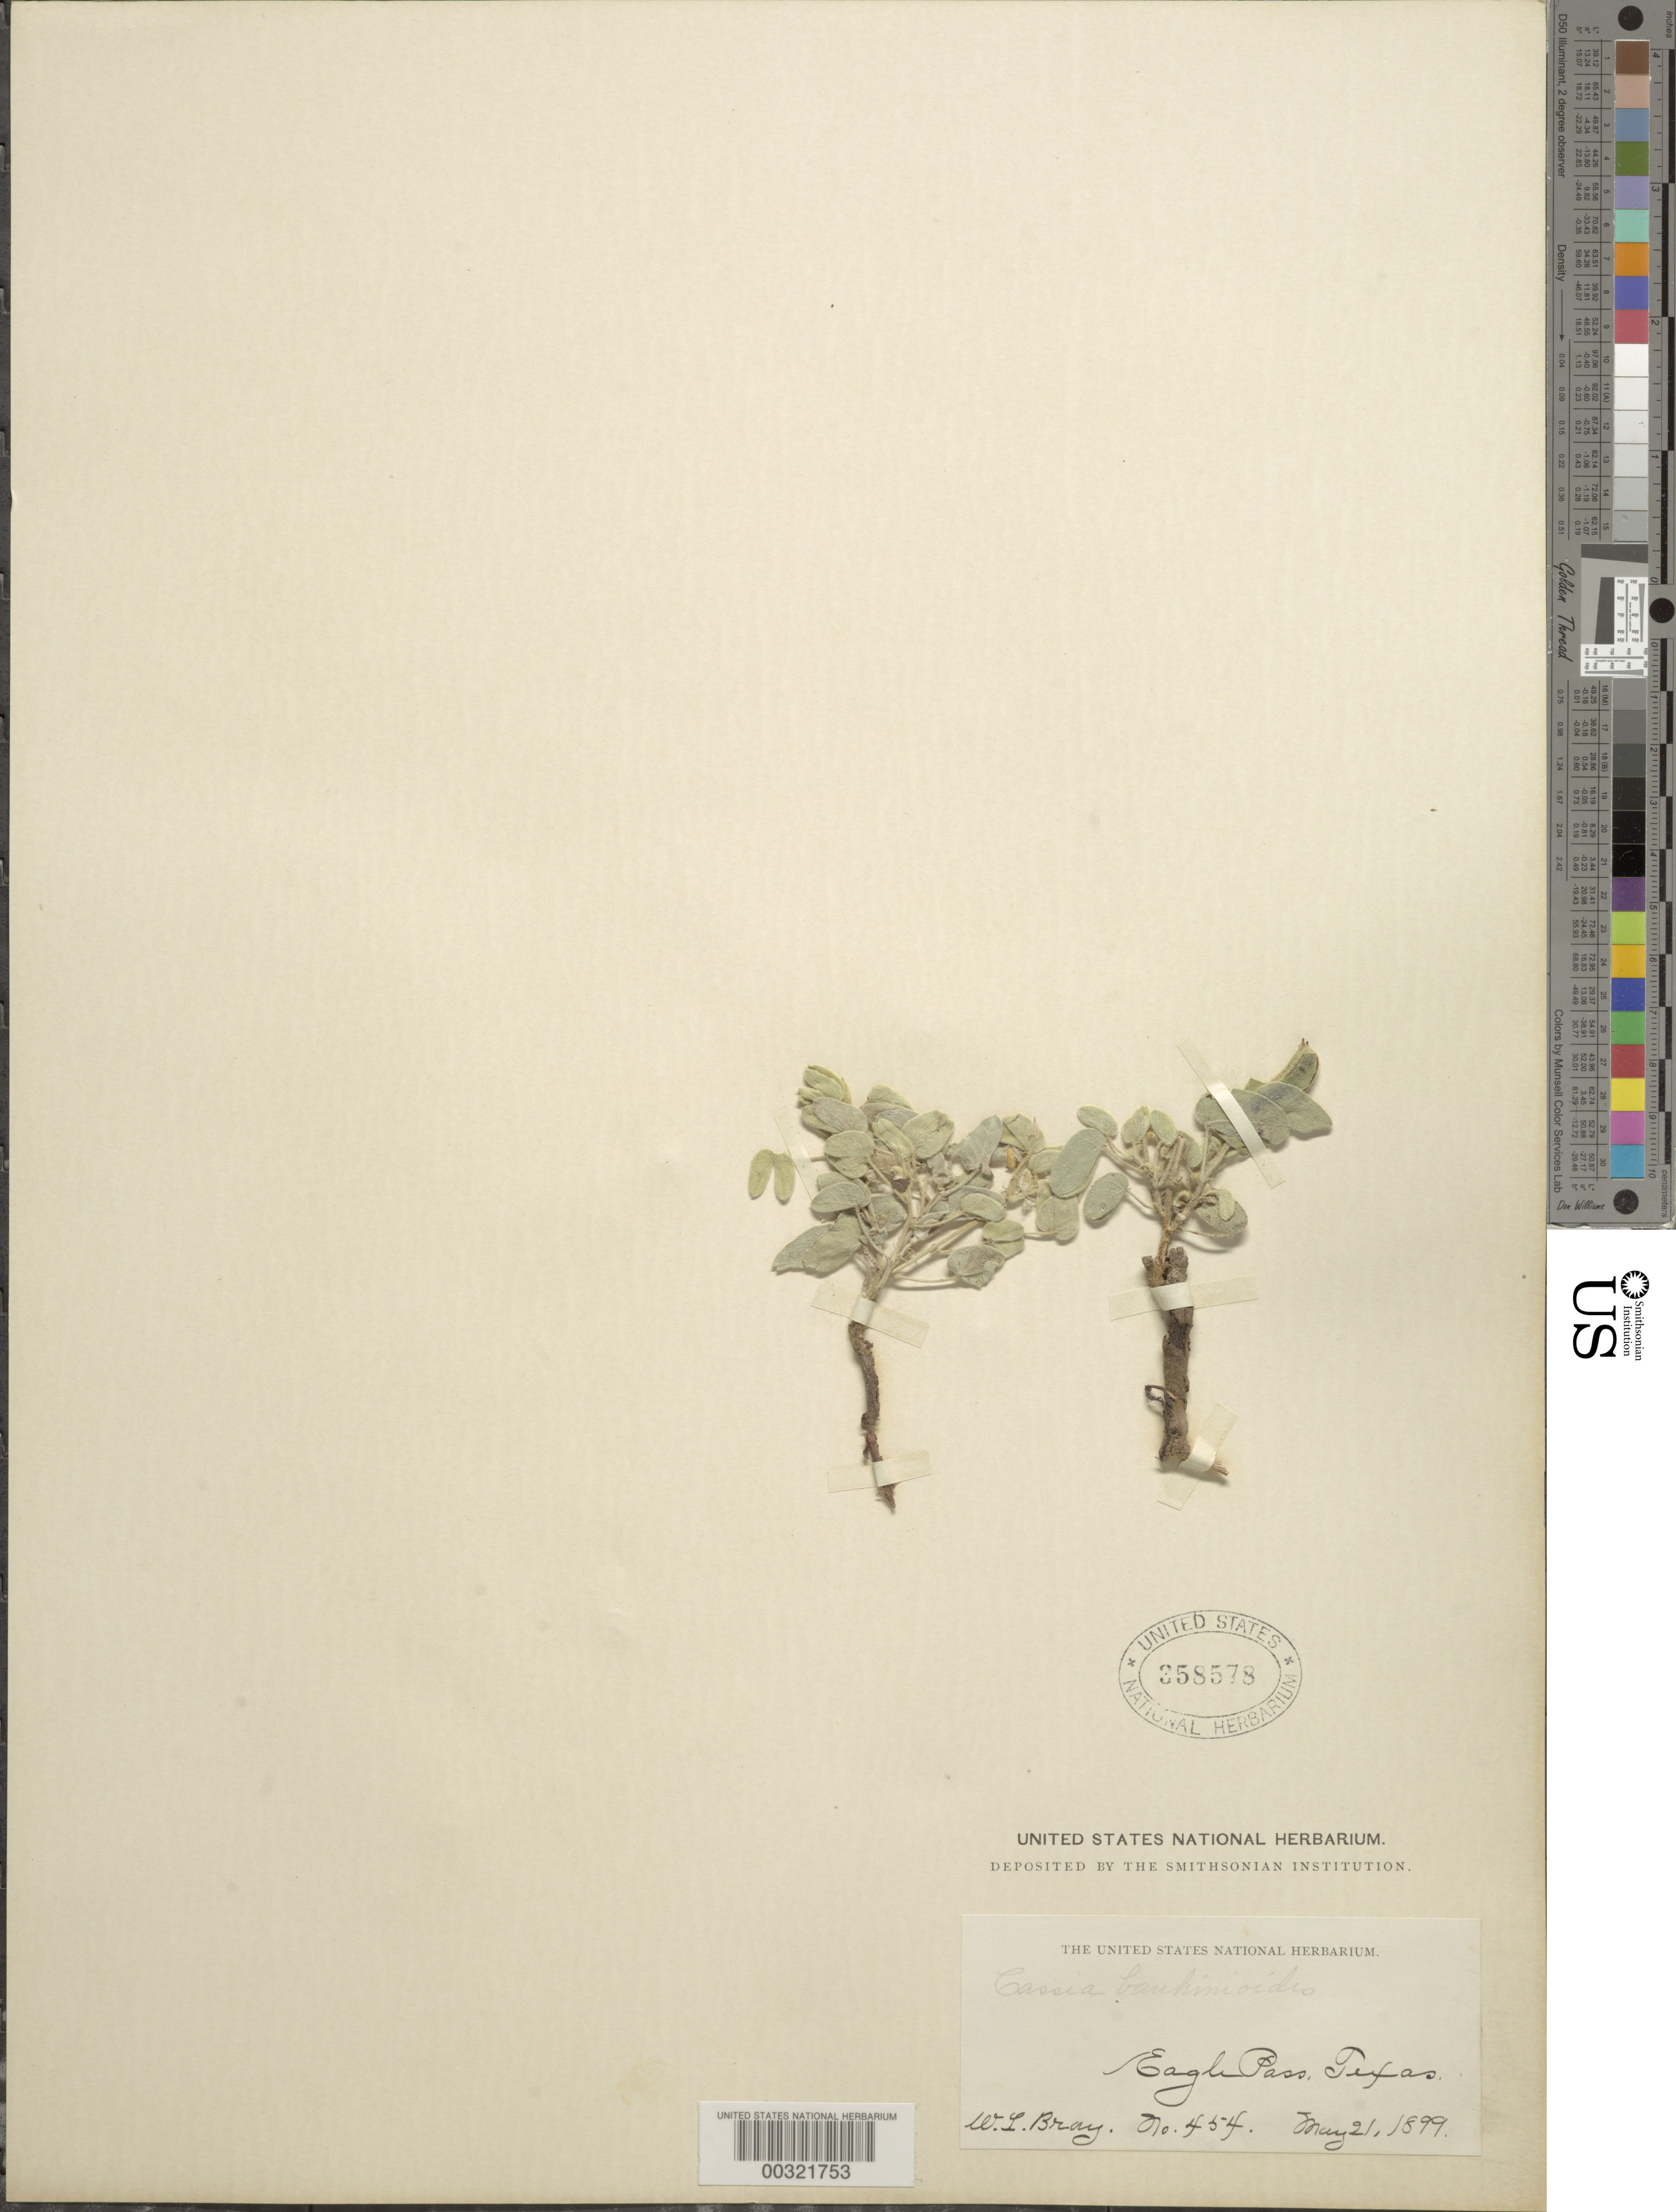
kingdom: Plantae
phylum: Tracheophyta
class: Magnoliopsida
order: Fabales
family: Fabaceae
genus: Senna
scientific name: Senna bauhinioides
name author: (A. Gray) H.S. Irwin & Barneby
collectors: W. L. Bray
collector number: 454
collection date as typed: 21 May 1899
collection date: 1899-05-21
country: United States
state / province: Texas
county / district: Maverick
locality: Eagle pass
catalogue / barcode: US 358578